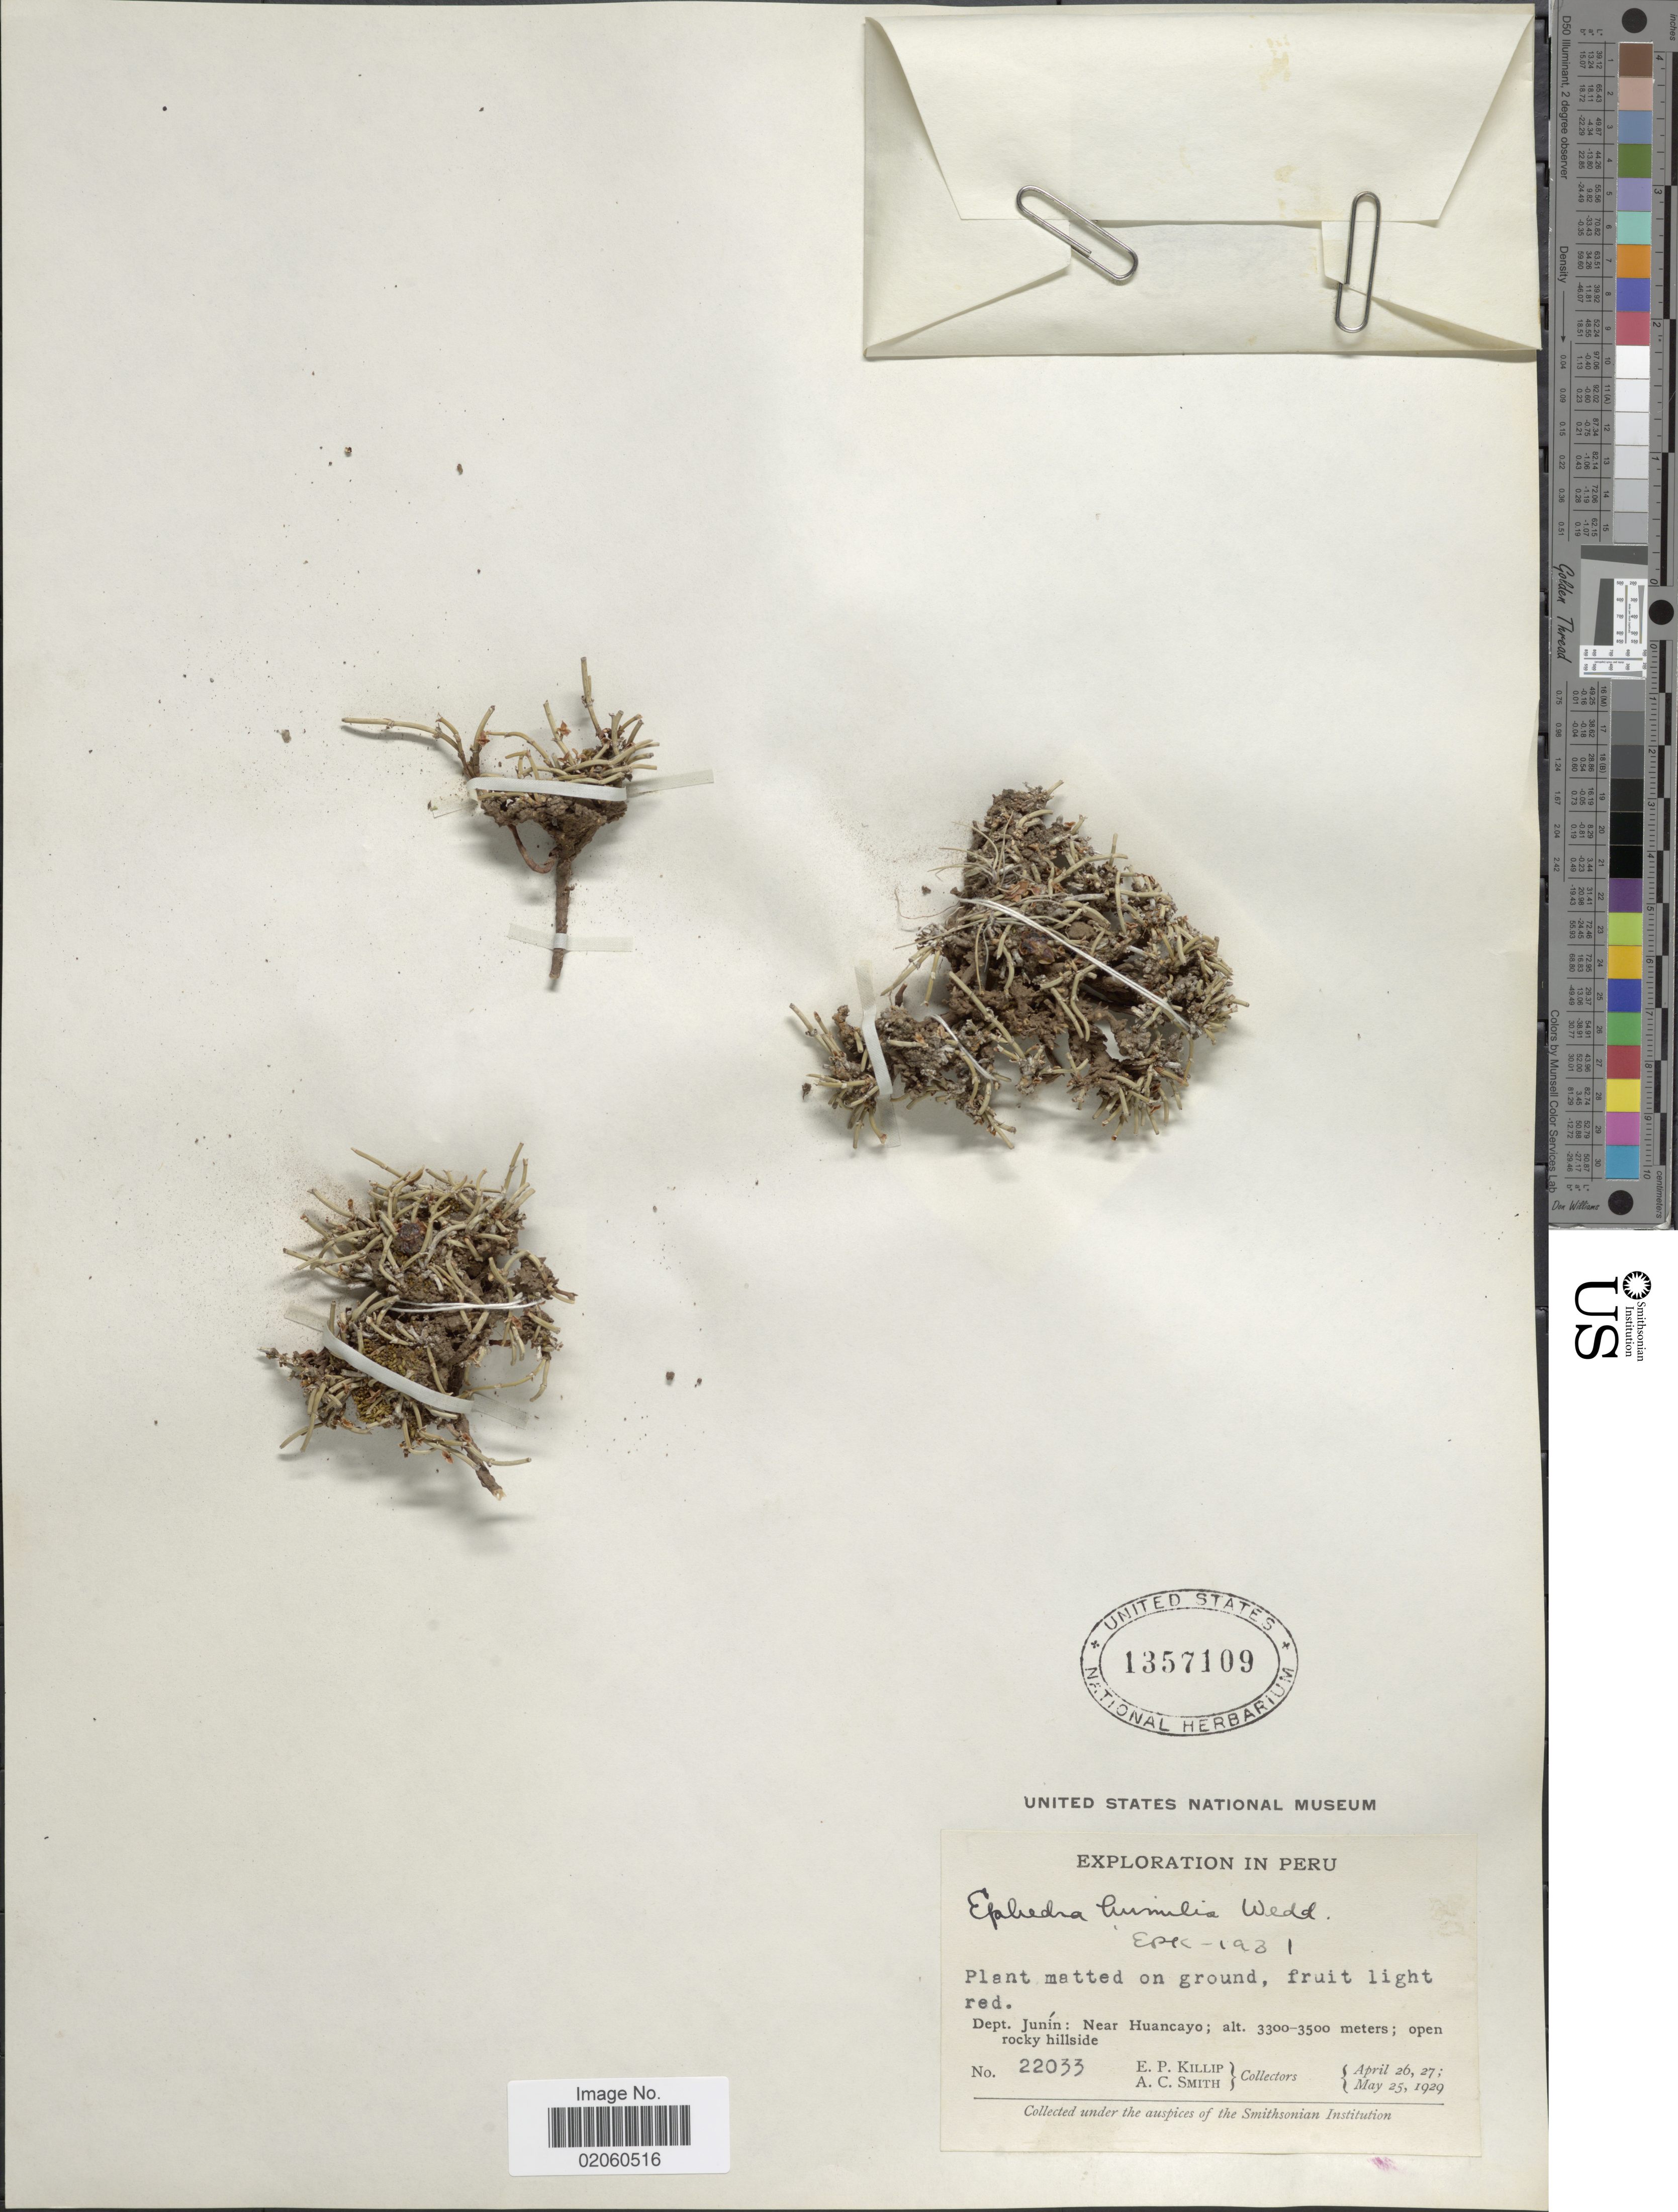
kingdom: Plantae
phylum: Tracheophyta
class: Gnetopsida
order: Ephedrales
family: Ephedraceae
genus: Ephedra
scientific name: Ephedra rupestris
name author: Benth.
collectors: E. P. Killip & A. C. Smith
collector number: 22033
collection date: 1929-04-26/1929-05-25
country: Peru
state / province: Junín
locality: Near Huancayo, open rocky hillside.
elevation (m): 3300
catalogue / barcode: US 1357109